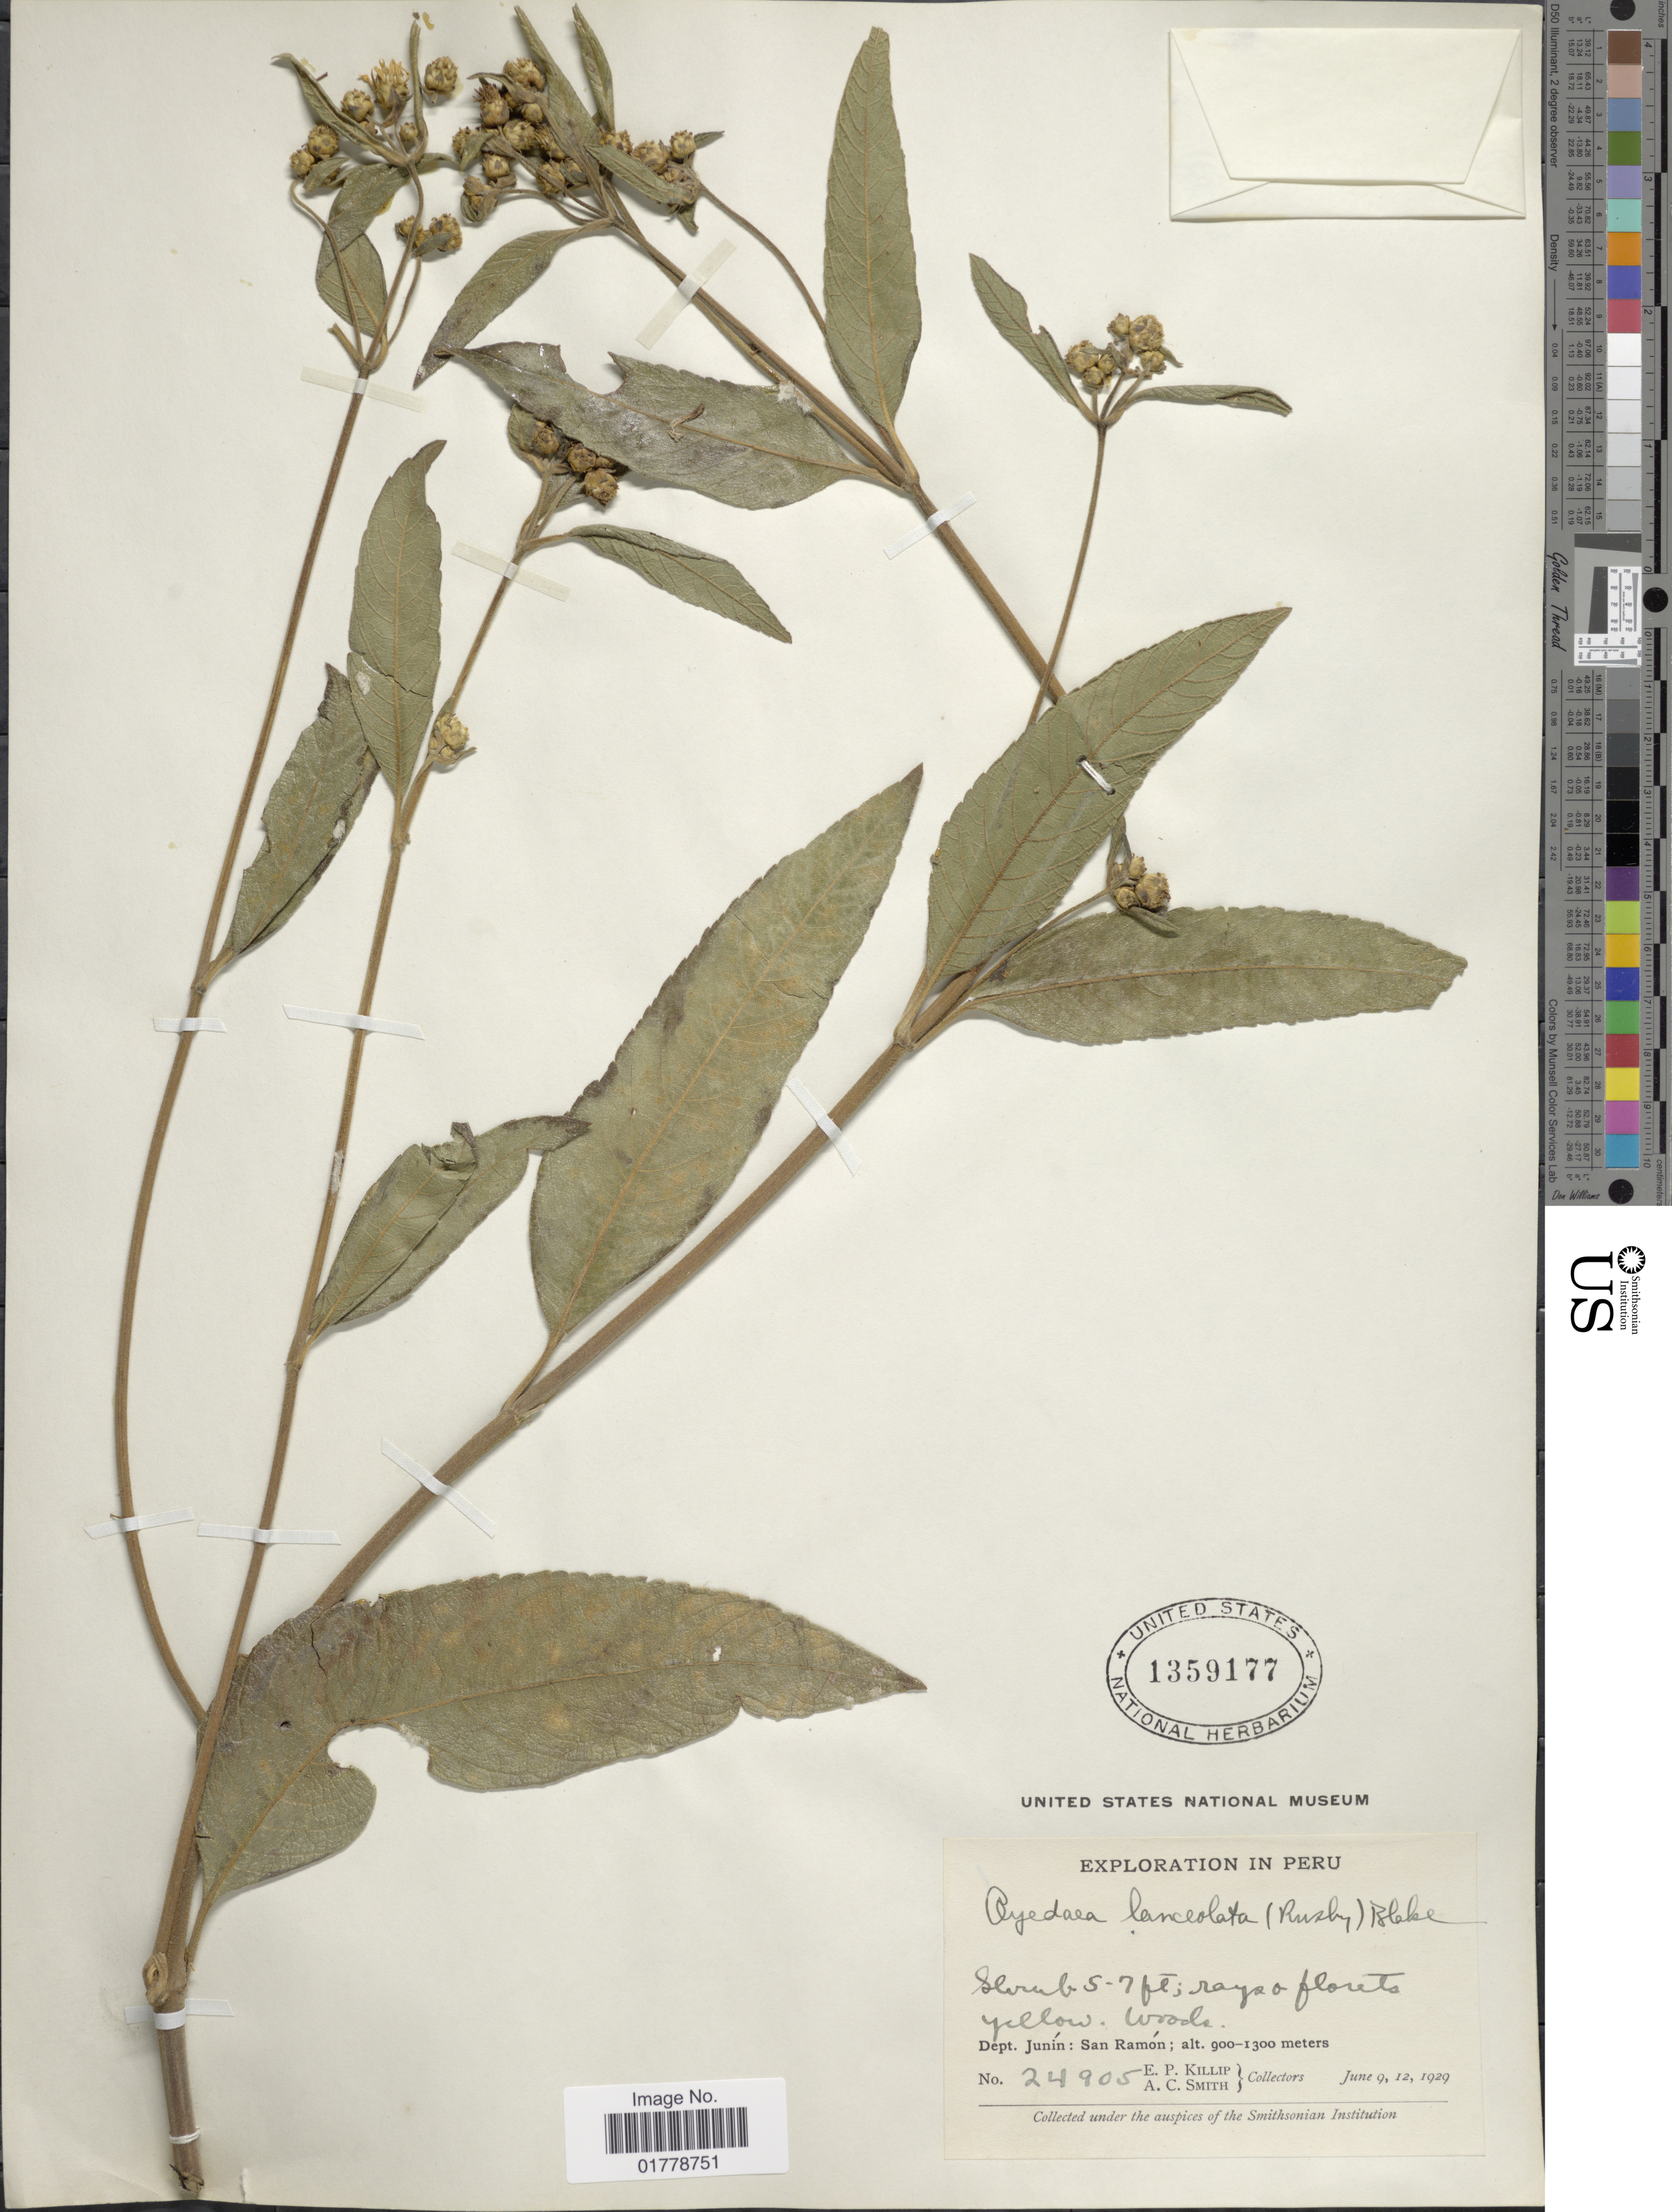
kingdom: Plantae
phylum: Tracheophyta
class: Magnoliopsida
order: Asterales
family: Asteraceae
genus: Oyedaea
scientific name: Oyedaea lanceolata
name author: (Rusby) S.F. Blake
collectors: E. P. Killip & A. C. Smith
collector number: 24905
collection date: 1929-06-09/1929-06-12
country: Peru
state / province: Junín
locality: Dept. Junín: San Ramón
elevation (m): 900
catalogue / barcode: US 1359177